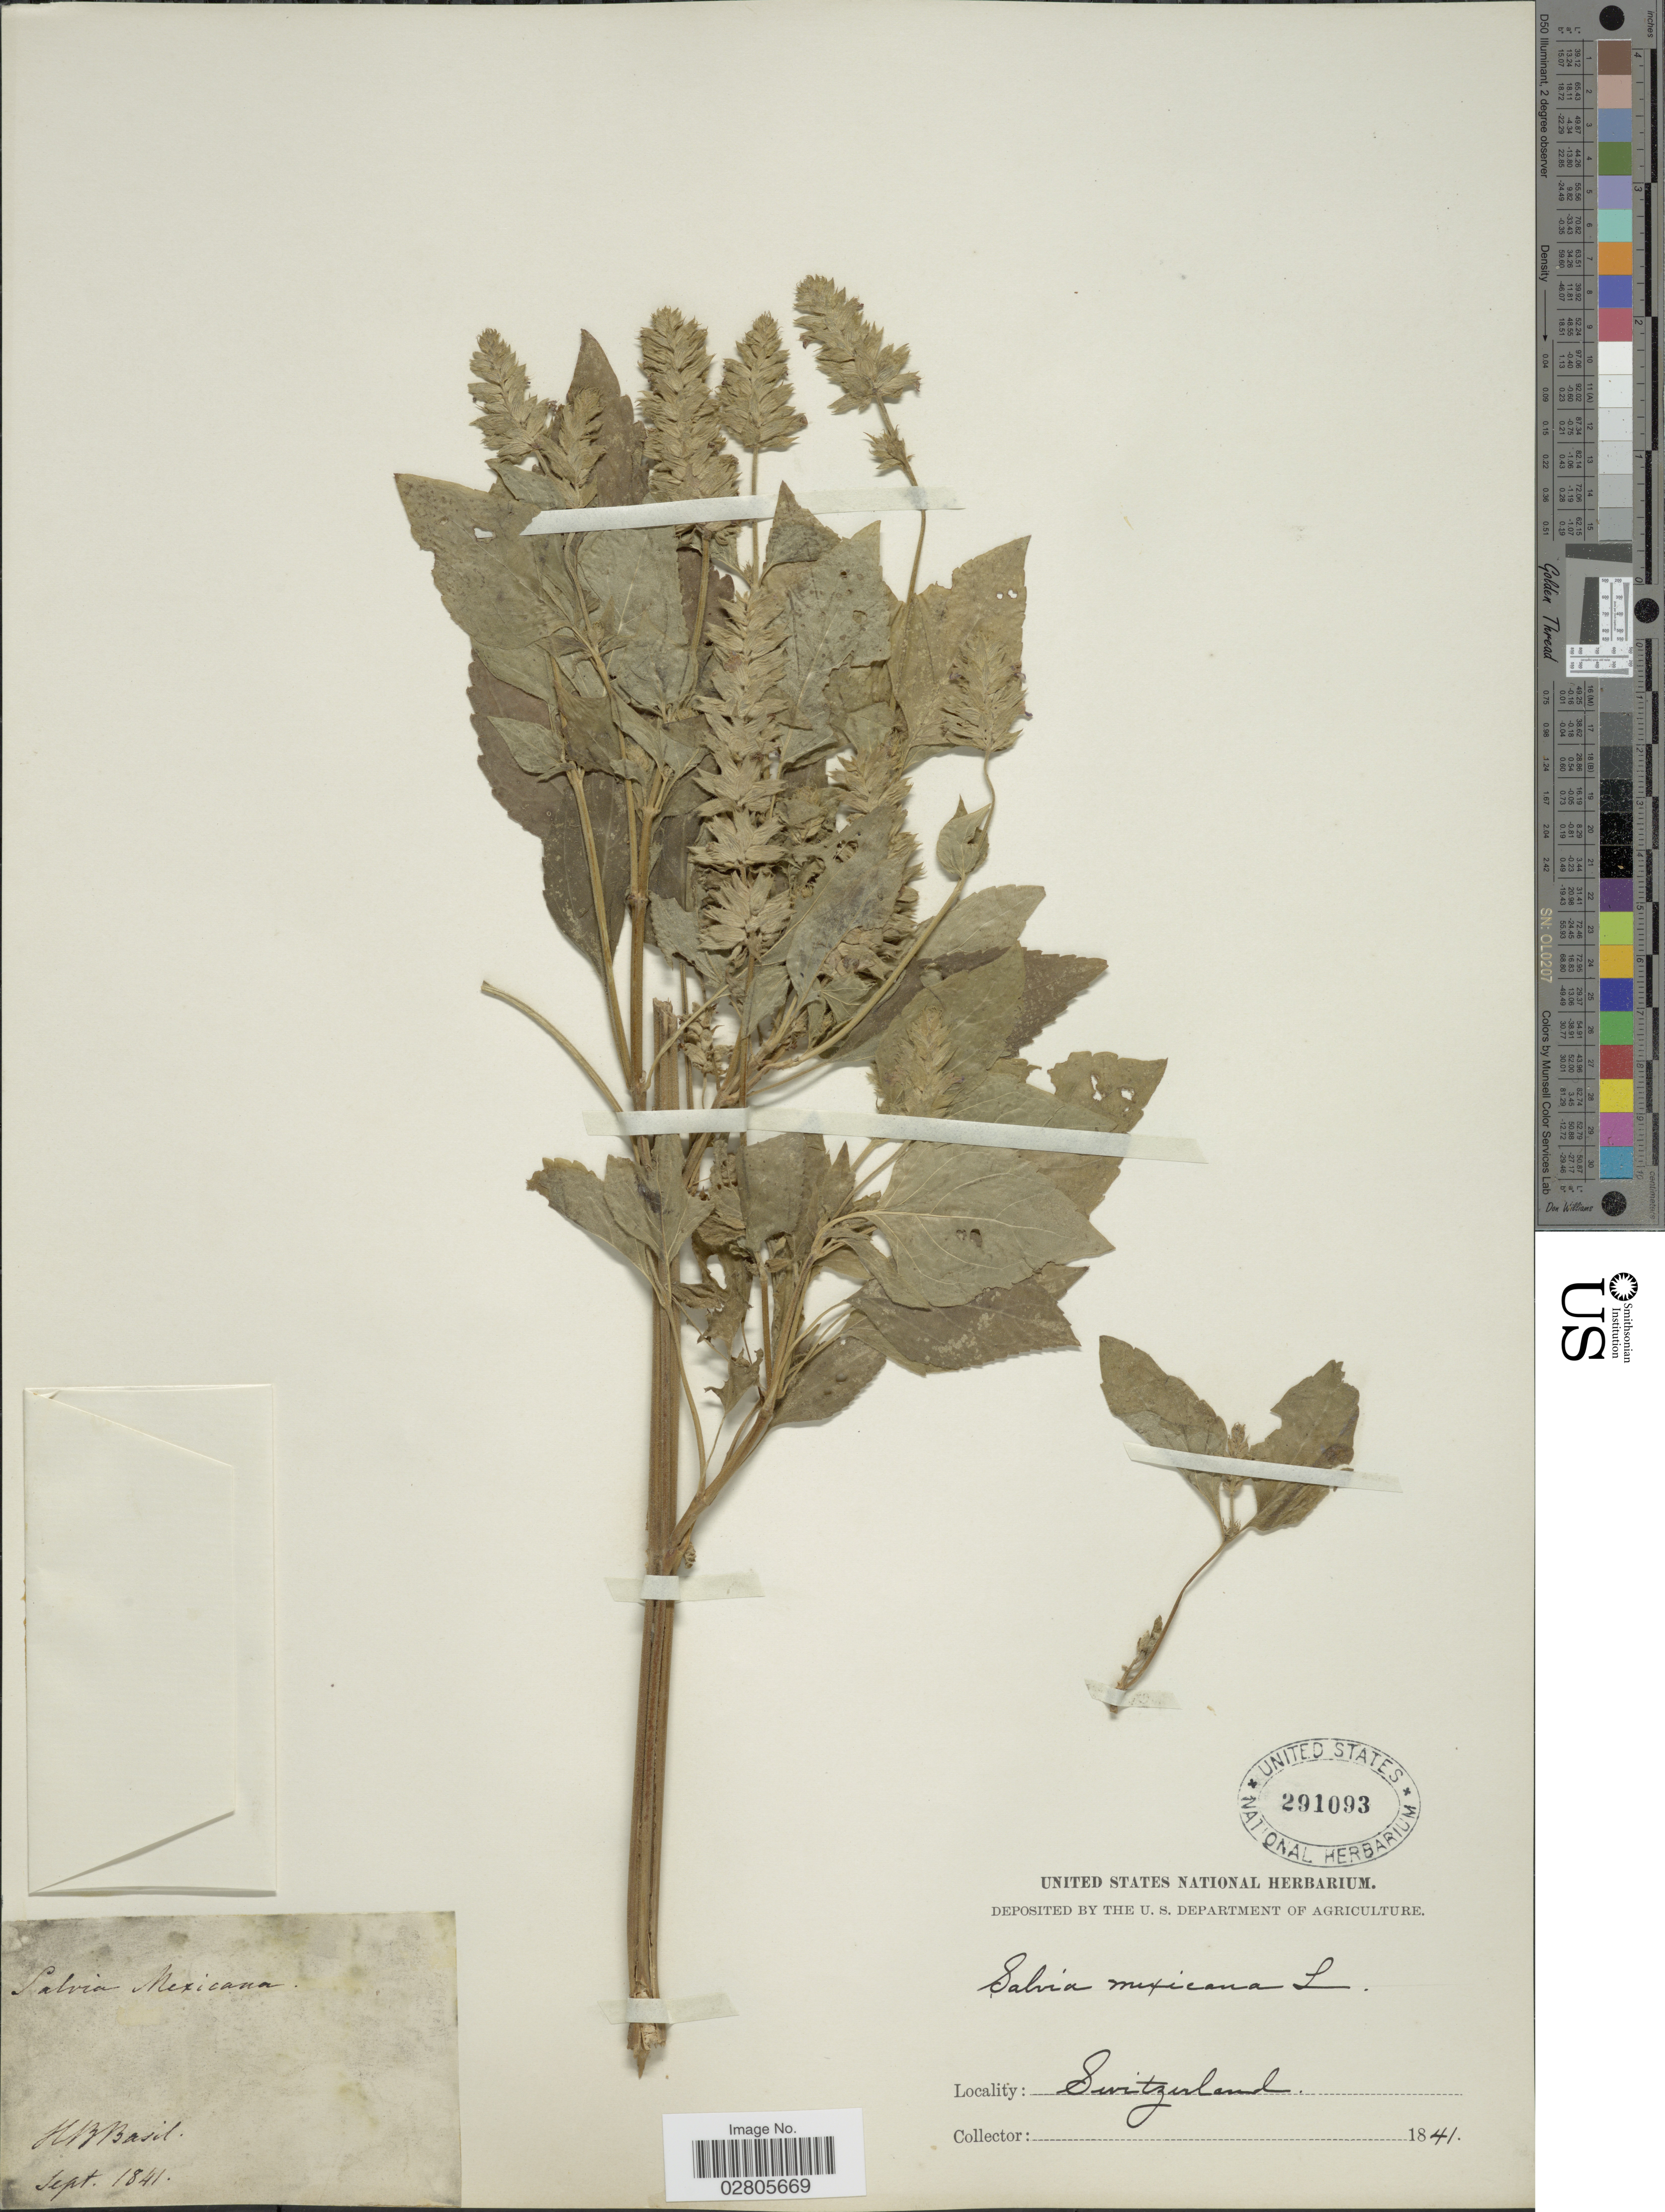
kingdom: Plantae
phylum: Tracheophyta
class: Magnoliopsida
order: Lamiales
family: Lamiaceae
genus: Salvia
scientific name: Salvia mexicana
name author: L.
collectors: ex herb. United States National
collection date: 1841-09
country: Switzerland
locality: HBBasil.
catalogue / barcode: US 291093